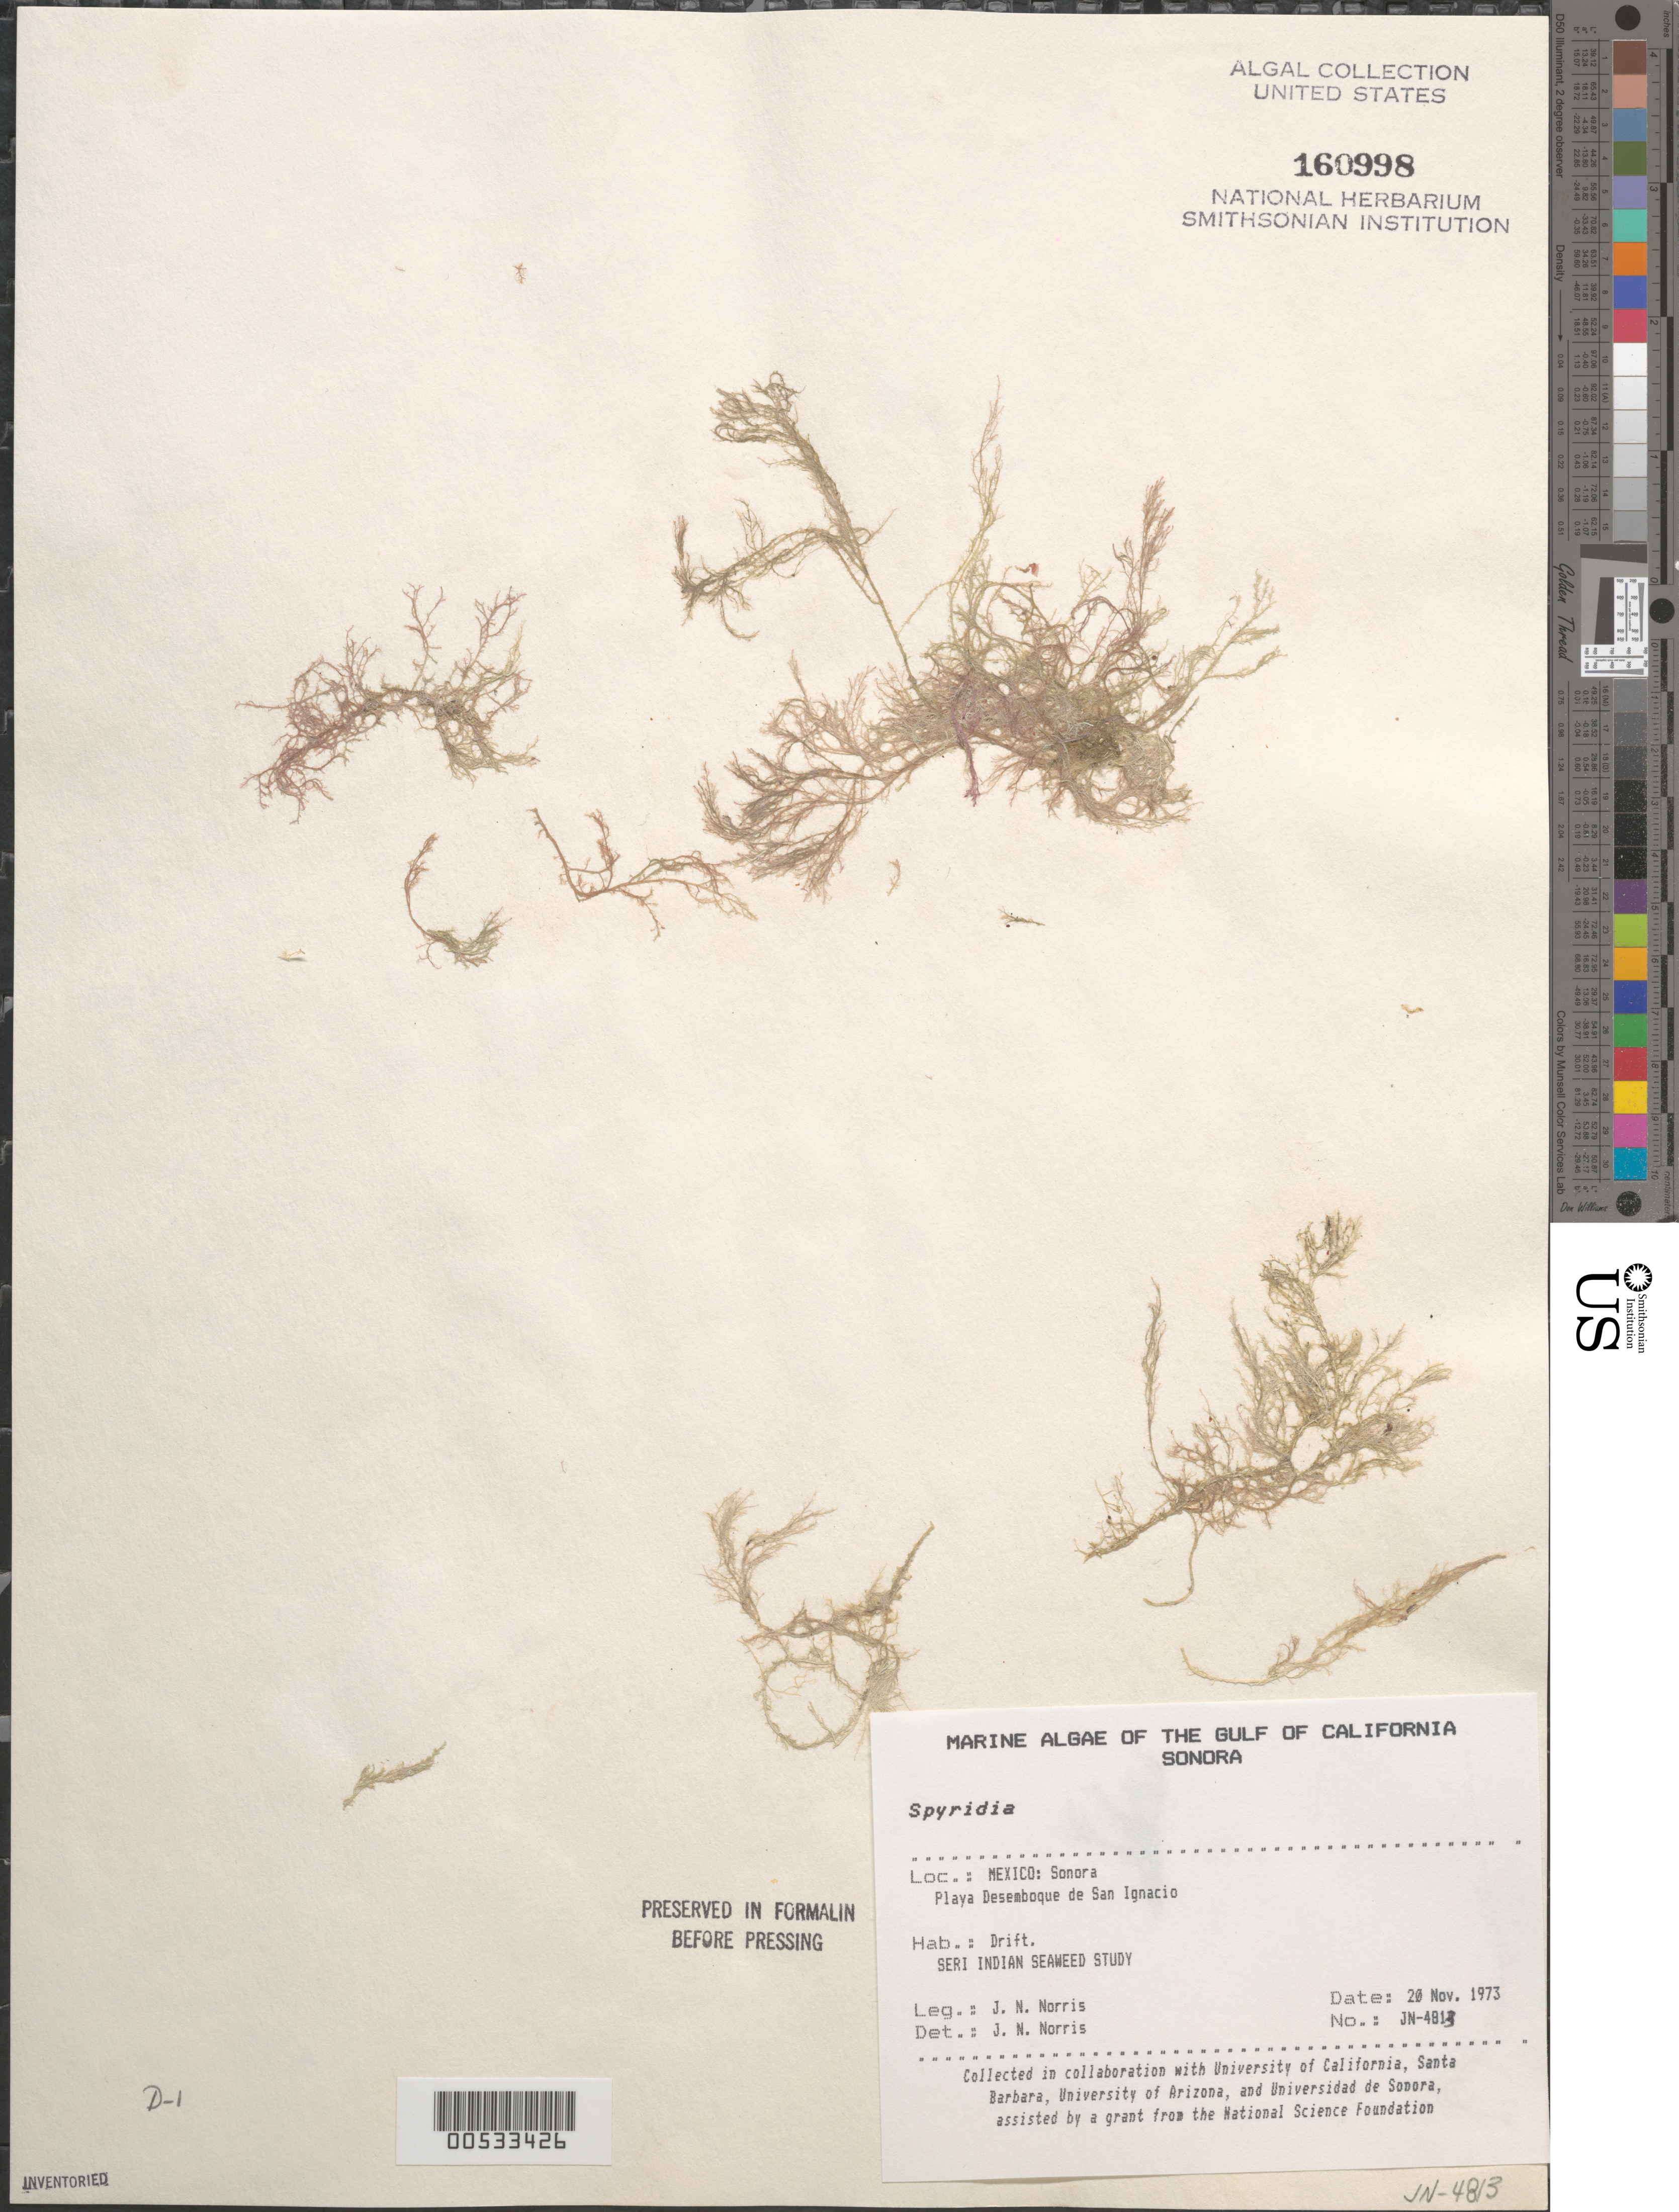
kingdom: Plantae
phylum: Rhodophyta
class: Florideophyceae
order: Ceramiales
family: Spyridiaceae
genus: Spyridia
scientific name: Spyridia sp.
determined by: Norris, James N.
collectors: J. N. Norris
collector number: JN-4813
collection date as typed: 20 Nov 1973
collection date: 1973-11-20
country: Mexico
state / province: Sonora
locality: Playa Desemboque de San Ignacio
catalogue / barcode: US 160998